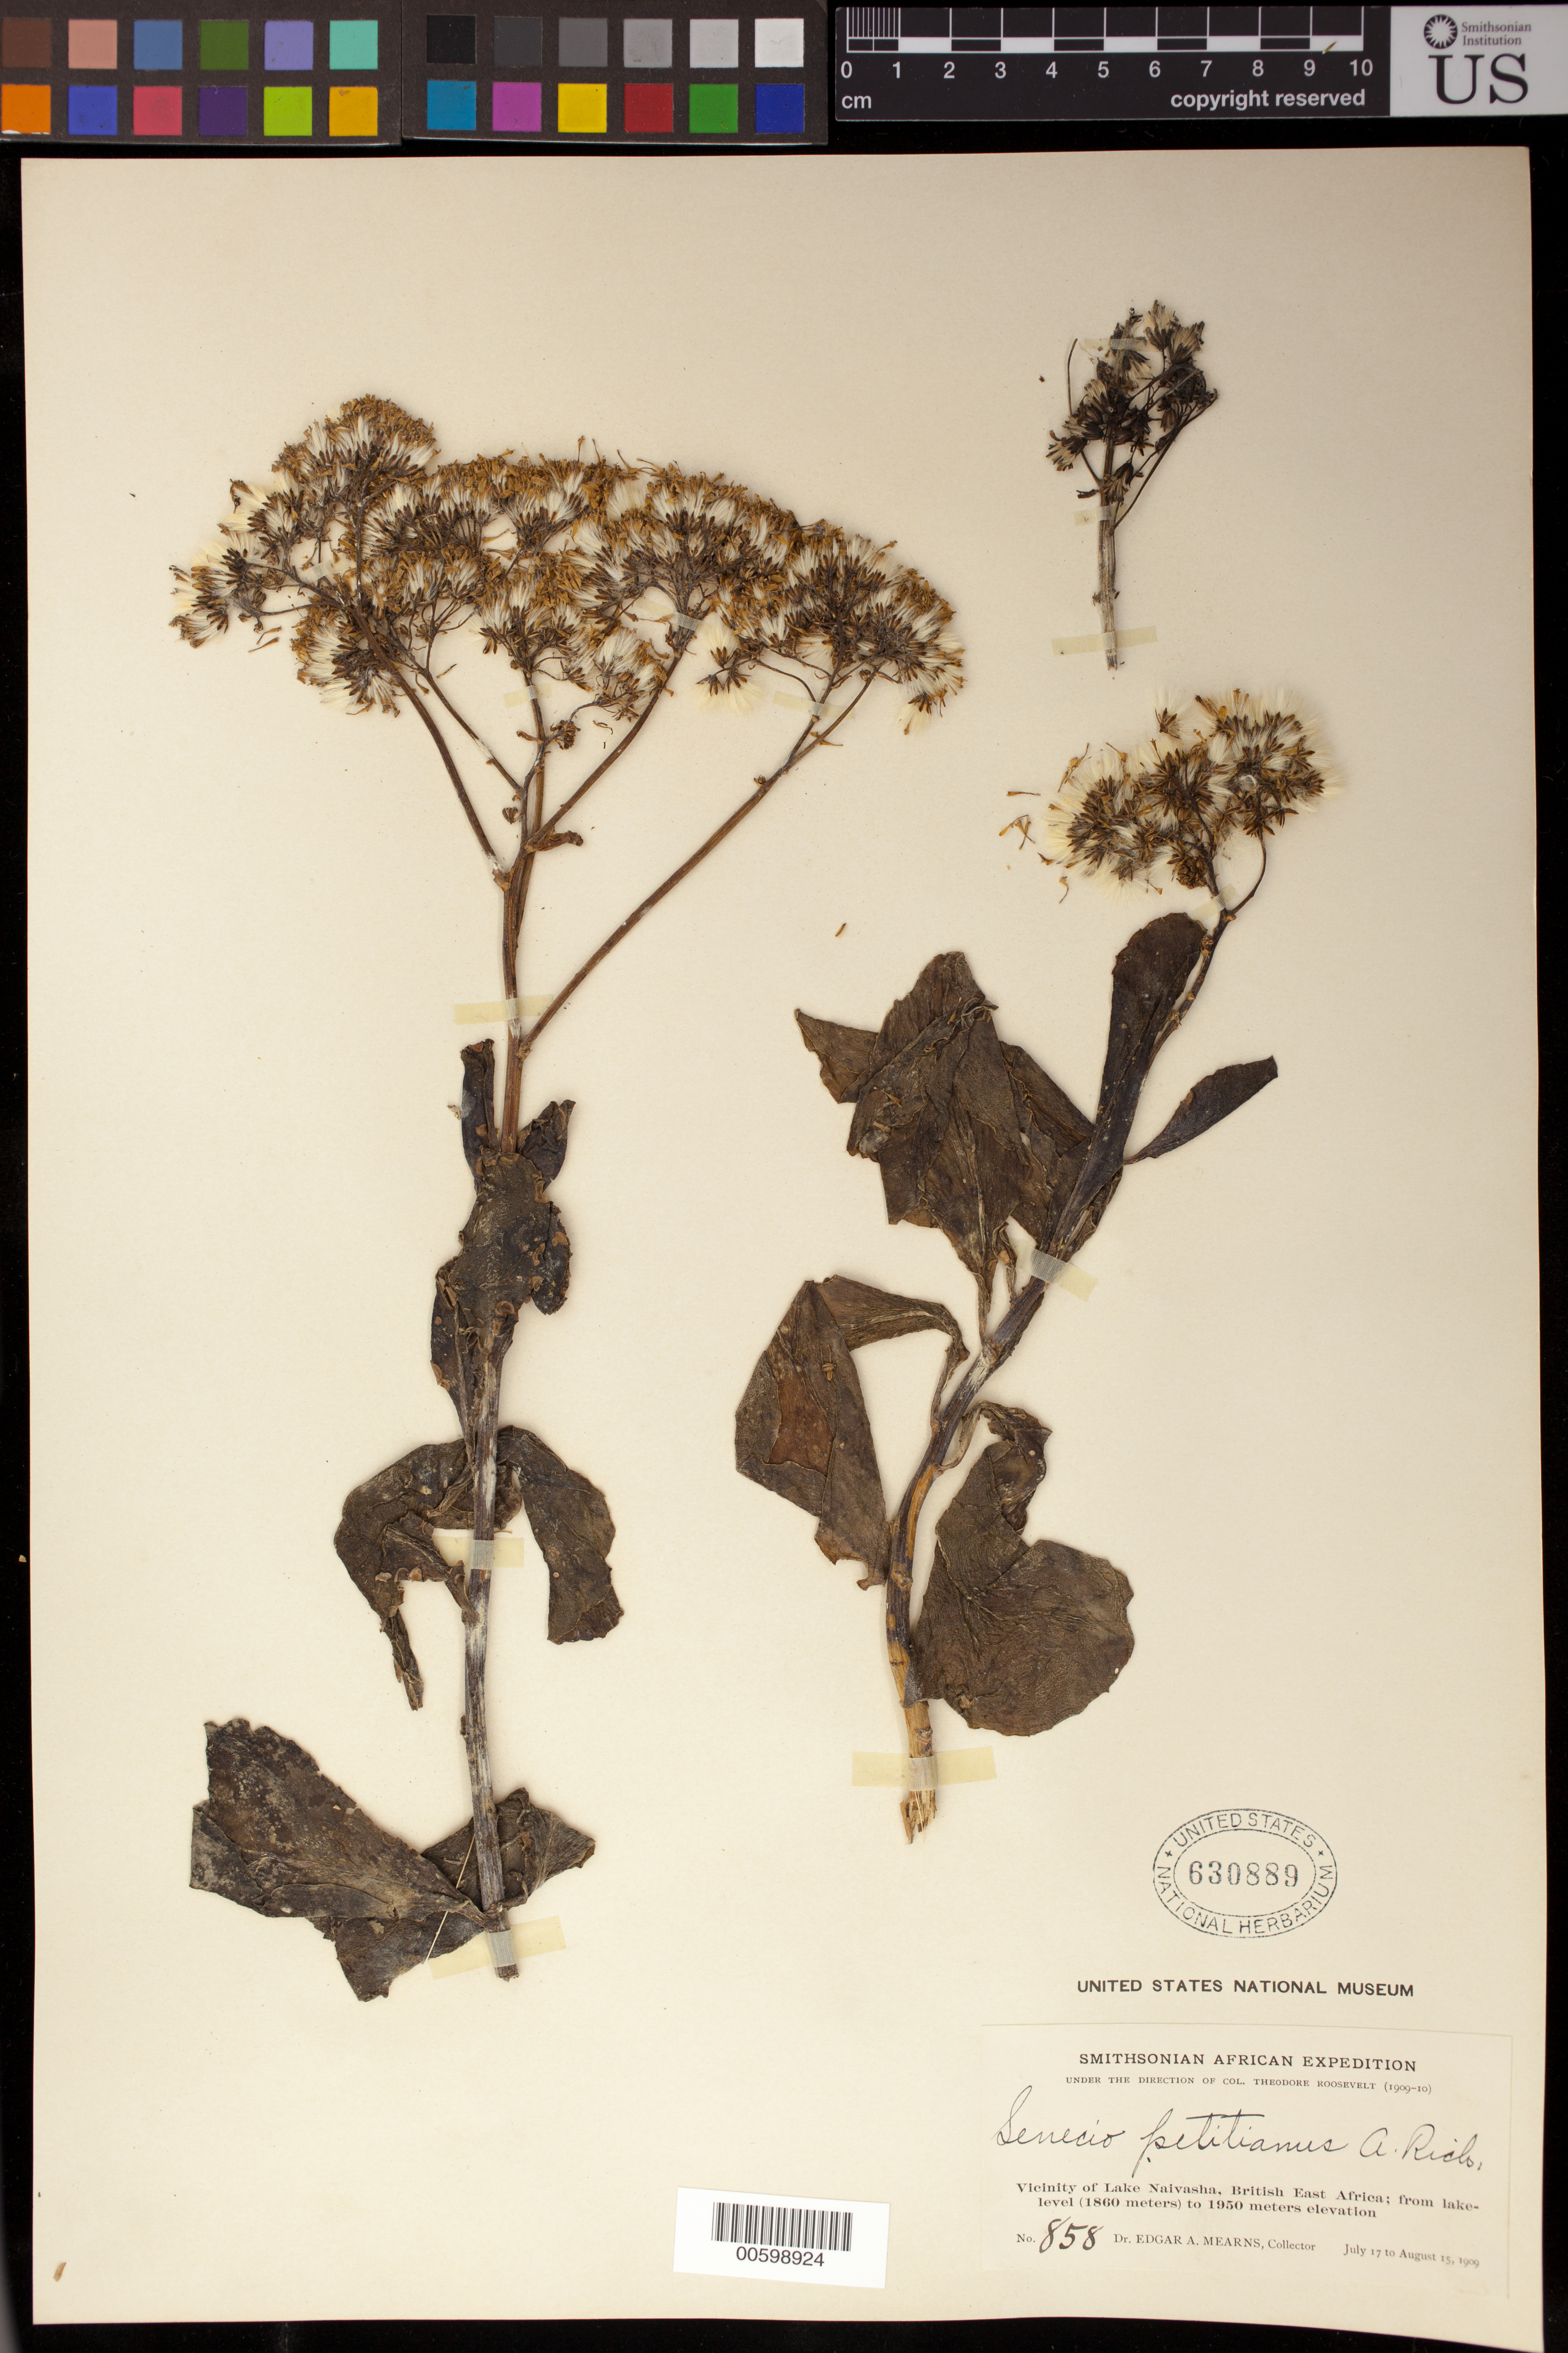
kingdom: Plantae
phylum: Tracheophyta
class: Magnoliopsida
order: Asterales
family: Asteraceae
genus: Senecio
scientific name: Senecio petitianus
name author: A. Rich.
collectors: E. A. Mearns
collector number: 858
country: Kenya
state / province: Nakuru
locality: Vicinity of Lake Naivasha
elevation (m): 1950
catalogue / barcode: US 630889